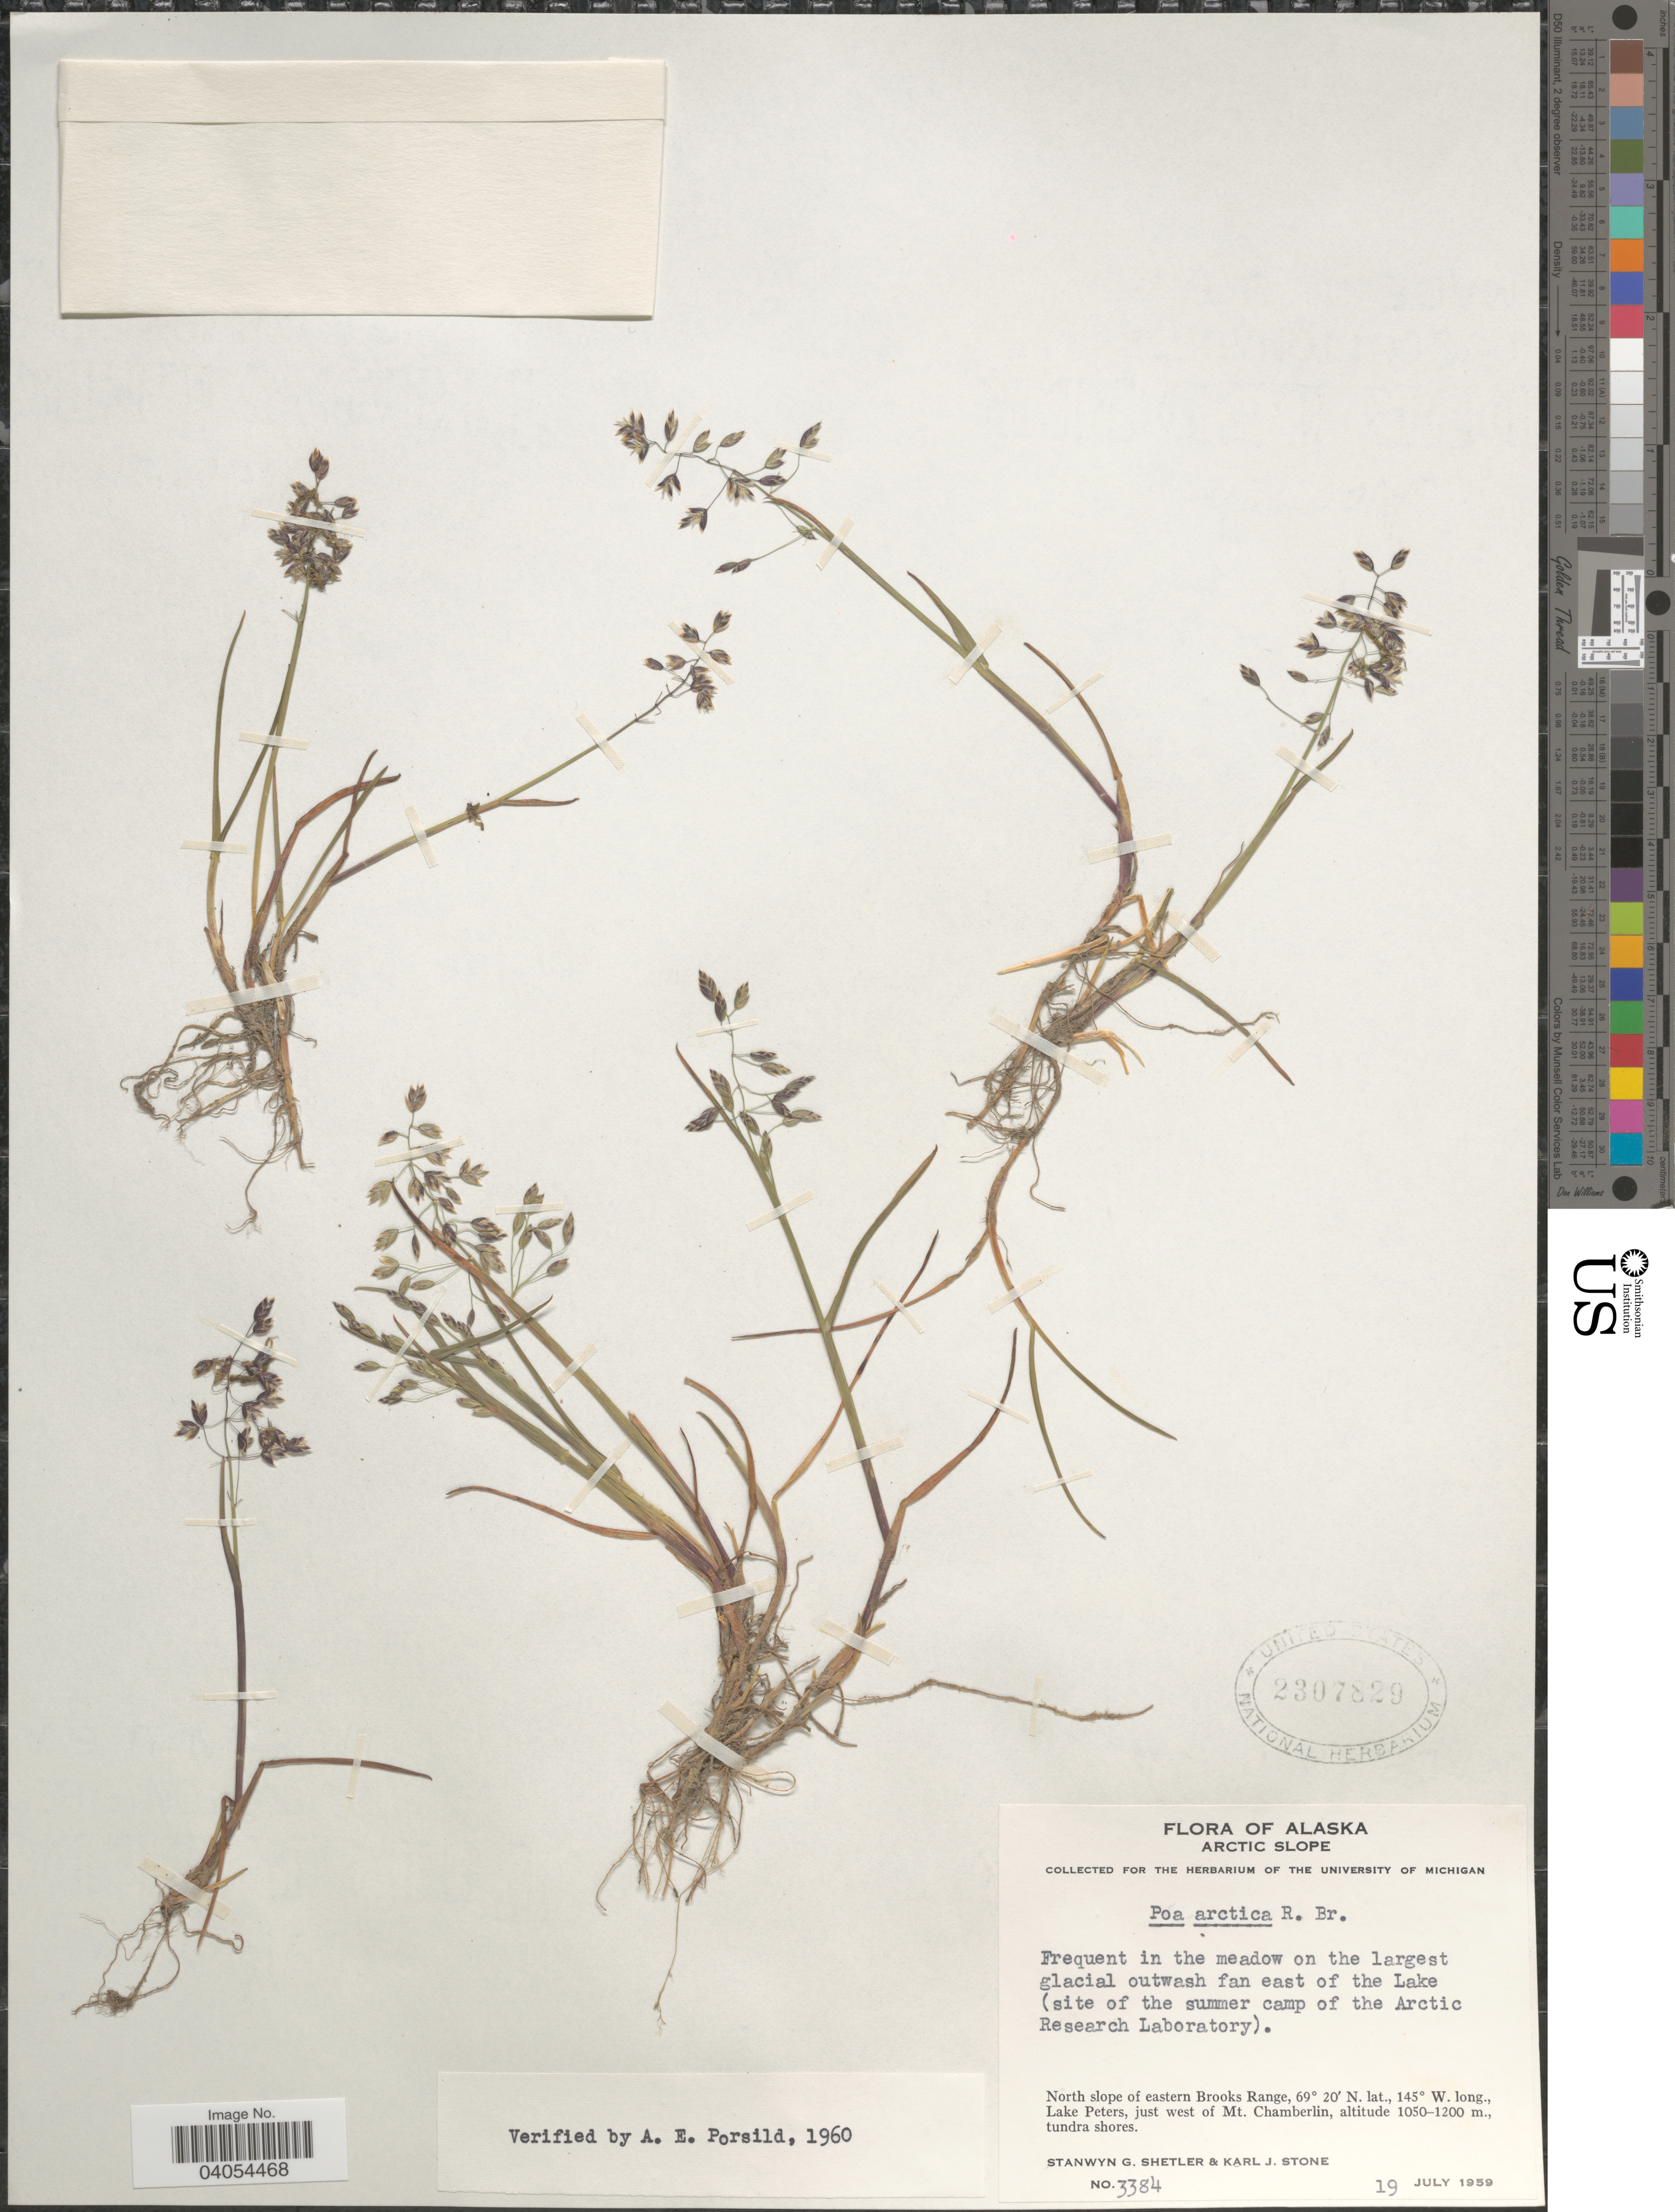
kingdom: Plantae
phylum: Tracheophyta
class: Liliopsida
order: Poales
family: Poaceae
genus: Poa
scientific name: Poa arctica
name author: R. Br.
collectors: S. Shetler & K. J. Stone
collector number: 3384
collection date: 1959-07-19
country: United States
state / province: Alaska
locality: Arctic Slope. Frequent in the meadow on the largest glacial outwash fan east of the Lake (site of the summer camp of the Arctic Research Laboratory). North slope of eastern Brooks Range, Lake Peters, just west of Mt. Chamberlin, tundra shores.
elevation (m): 1050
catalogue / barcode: US 2307829